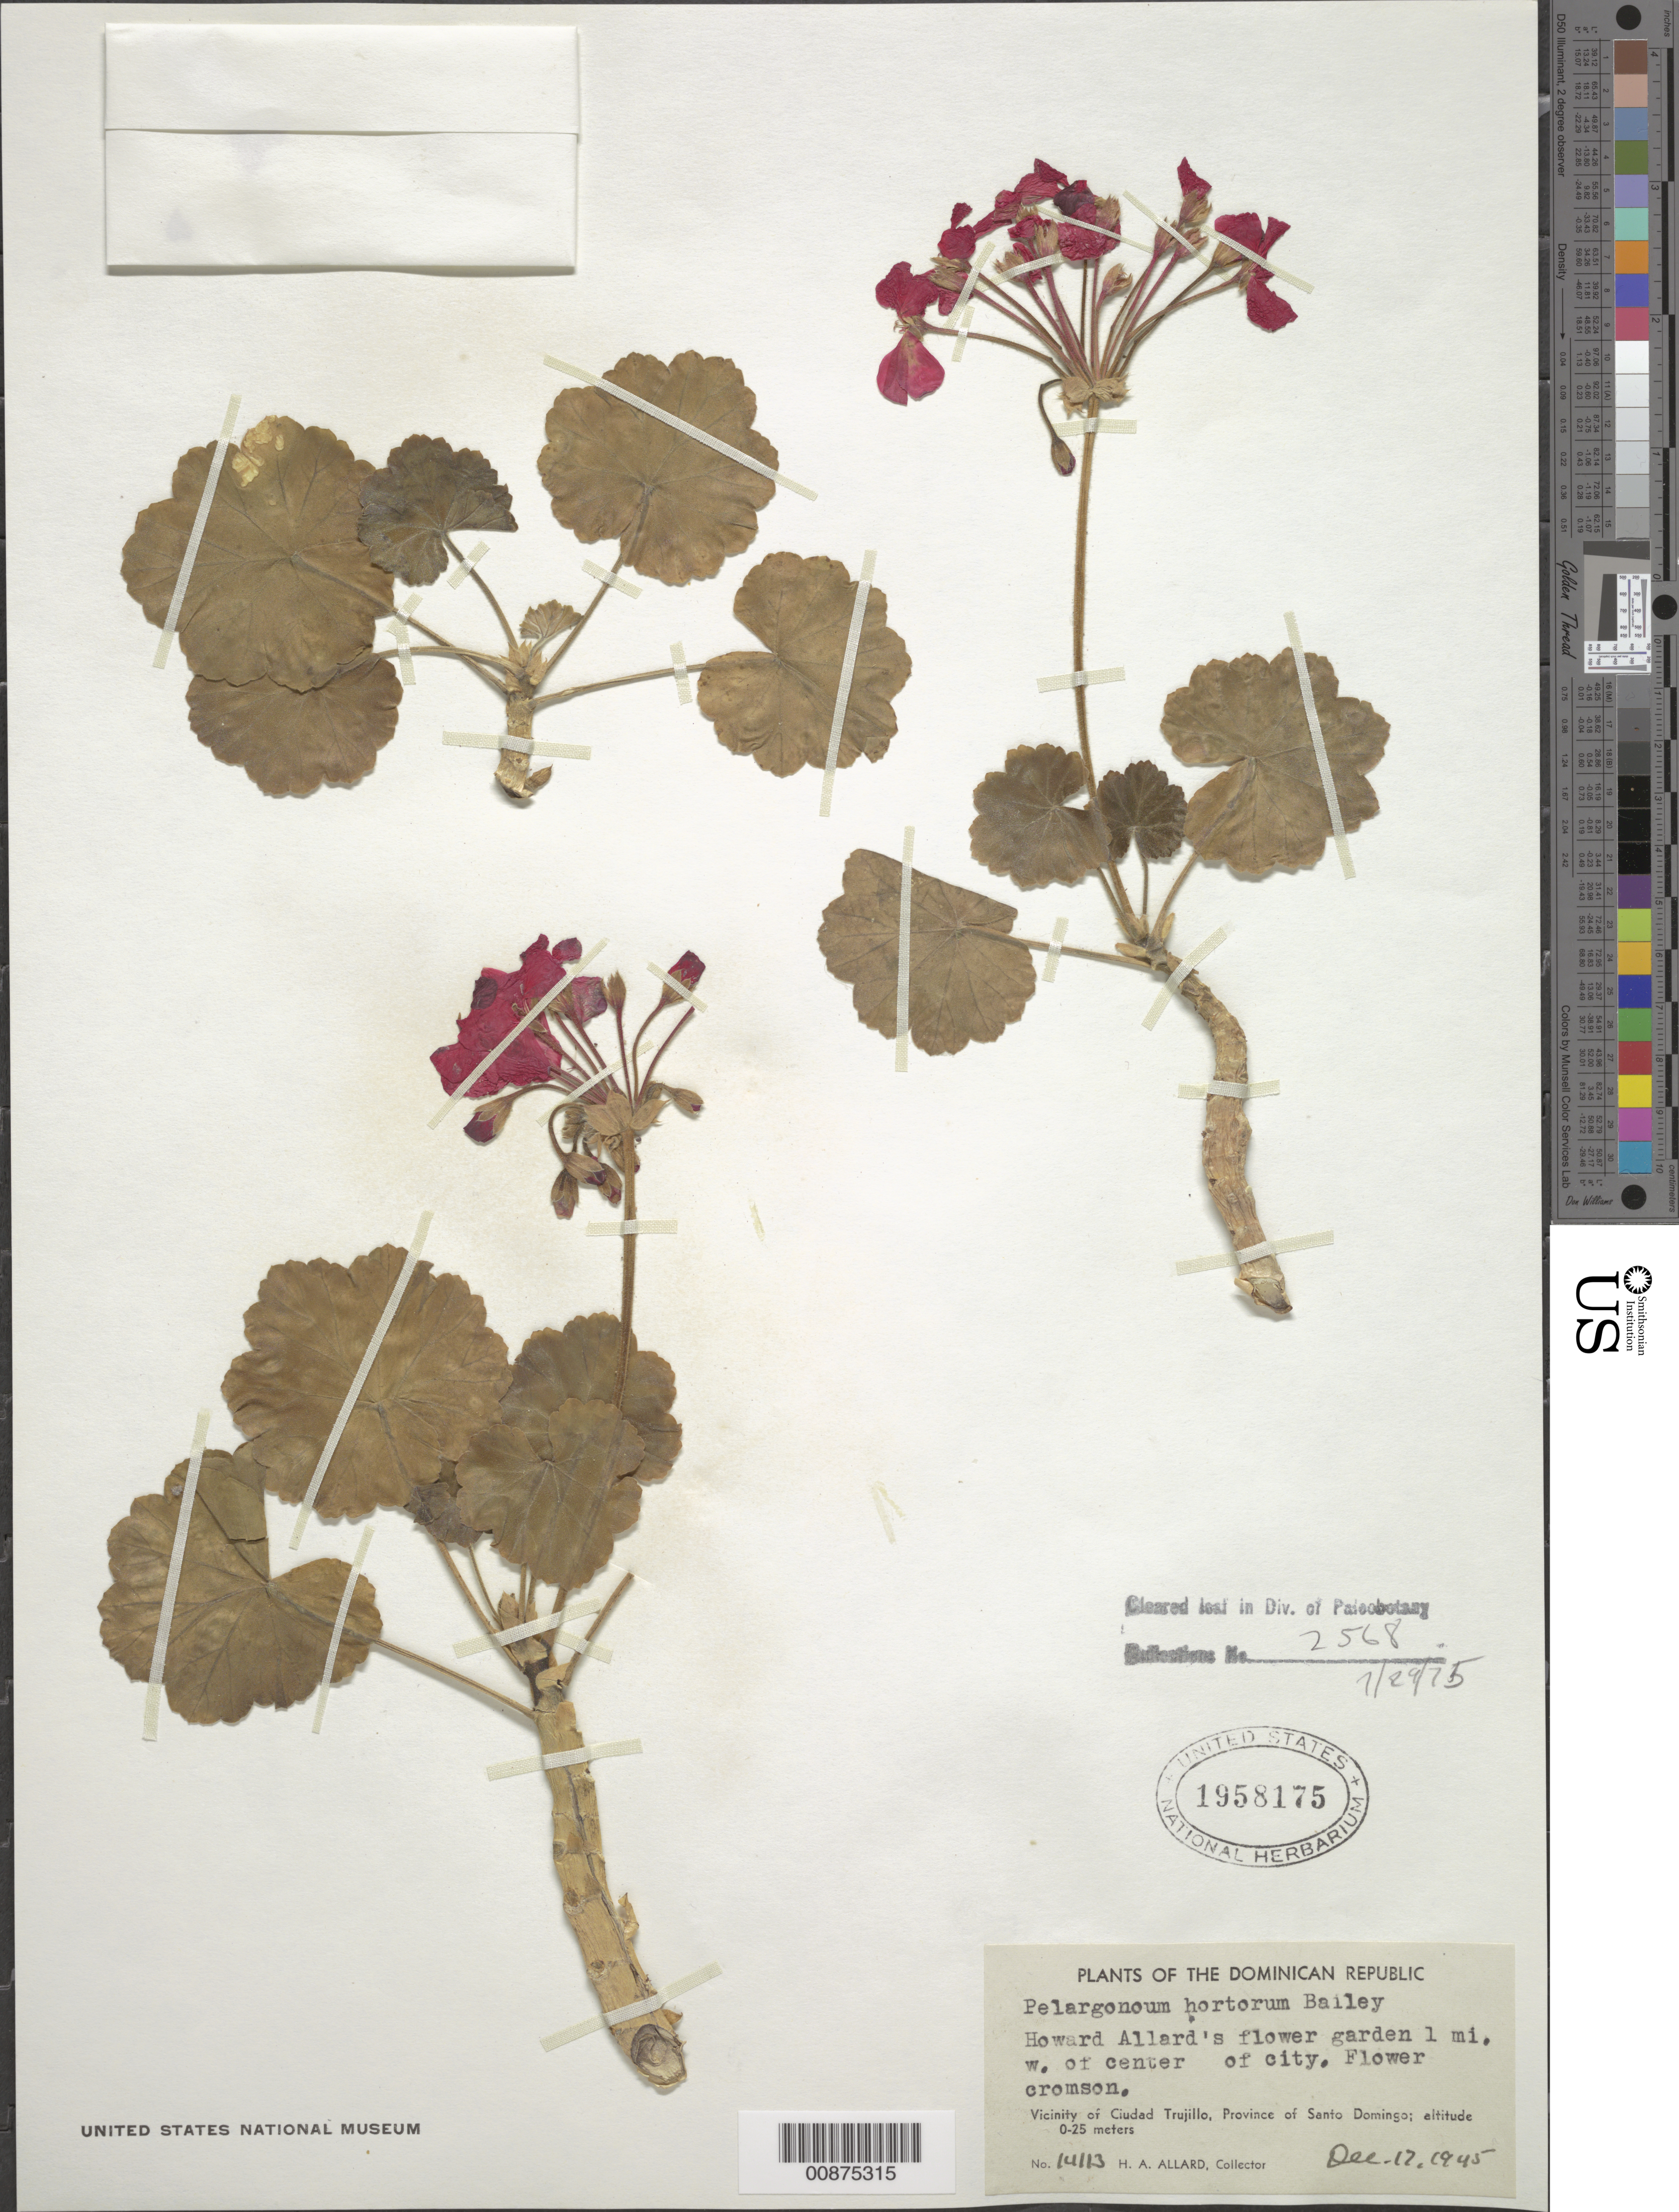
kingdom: Plantae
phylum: Tracheophyta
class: Magnoliopsida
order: Geraniales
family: Geraniaceae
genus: Pelargonium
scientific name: Pelargonium x hortorum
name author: L.H. Bailey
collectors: H. A. Allard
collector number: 14113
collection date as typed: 17 Dec 1945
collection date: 1945-12-17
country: Dominican Republic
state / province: Distrito Nacional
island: Hispaniola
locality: Vicinity of Ciudad Trujillo, Province of Santo Domingo (obsolete). Howard Allard's flower garden, 1 mi. W of center of city.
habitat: Garden.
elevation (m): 0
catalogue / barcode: US 1958175